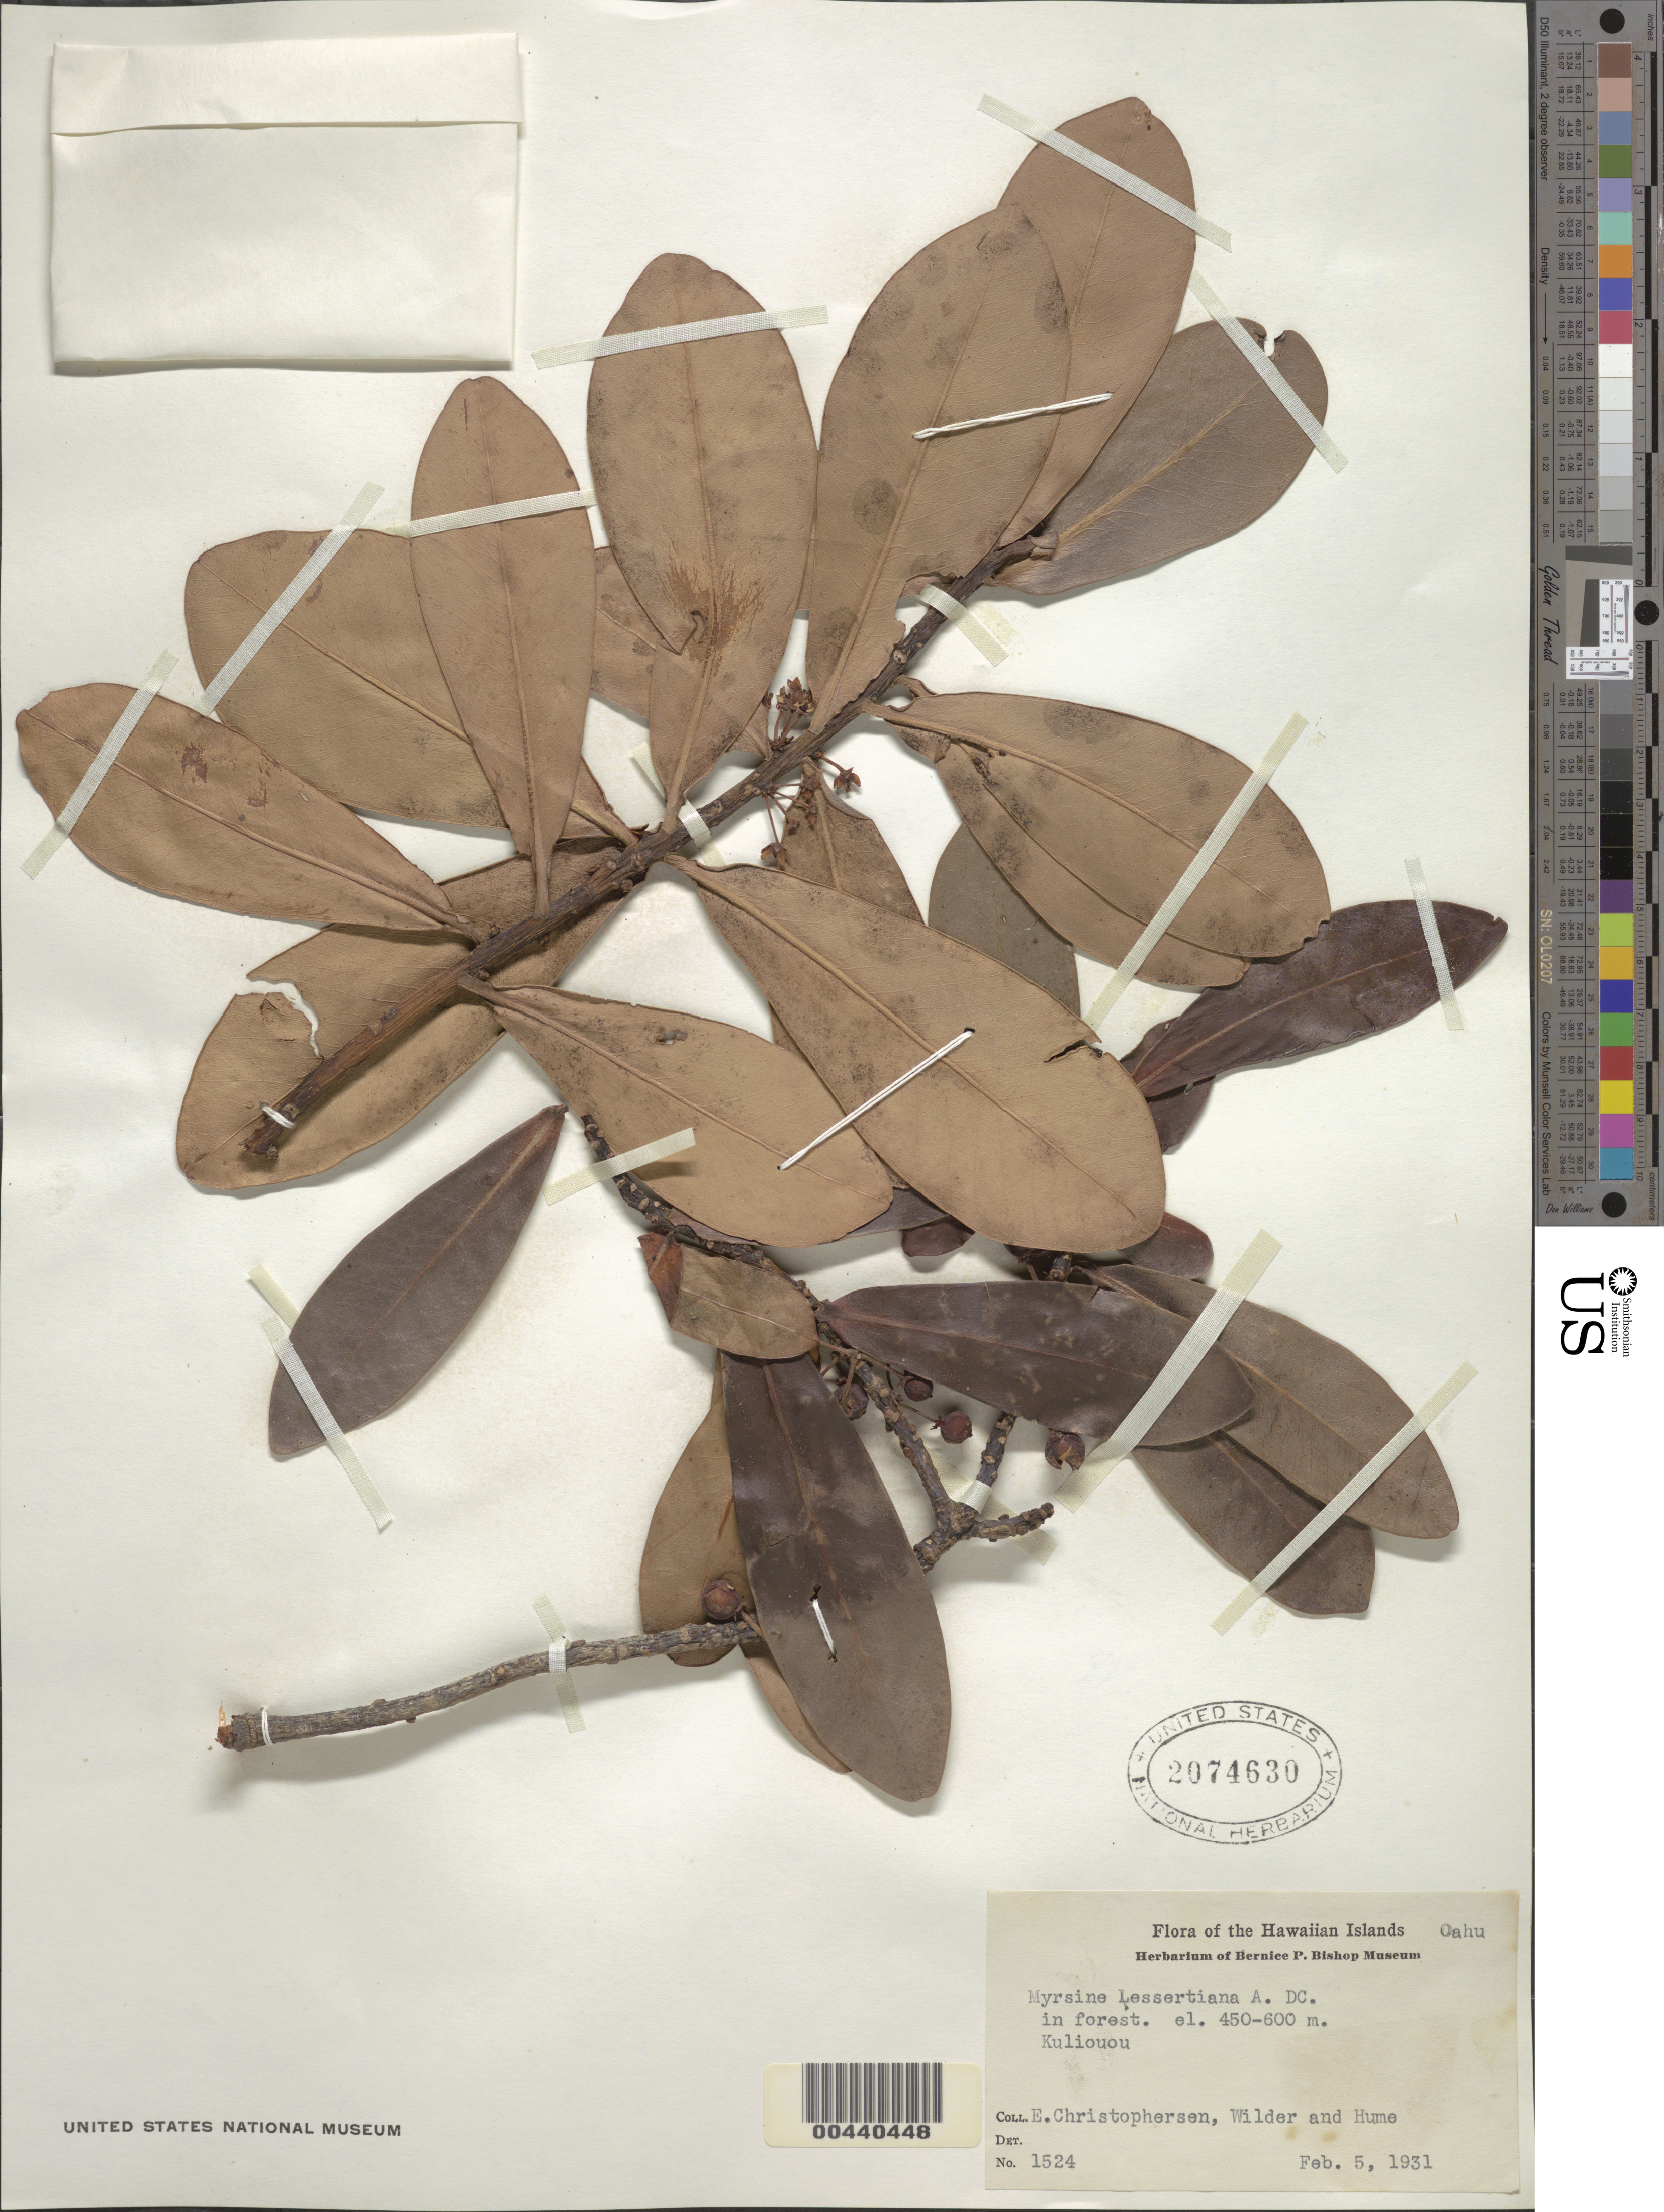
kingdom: Plantae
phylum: Tracheophyta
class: Magnoliopsida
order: Ericales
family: Primulaceae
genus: Myrsine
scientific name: Myrsine lessertiana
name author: A. DC.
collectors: E. Christophersen, G. Wilder & E. Hume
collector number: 1524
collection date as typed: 5 Feb 1931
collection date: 1931-02-05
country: United States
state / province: Hawaii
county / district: Honolulu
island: Oahu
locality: Kiliouou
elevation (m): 450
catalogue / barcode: US 2074630